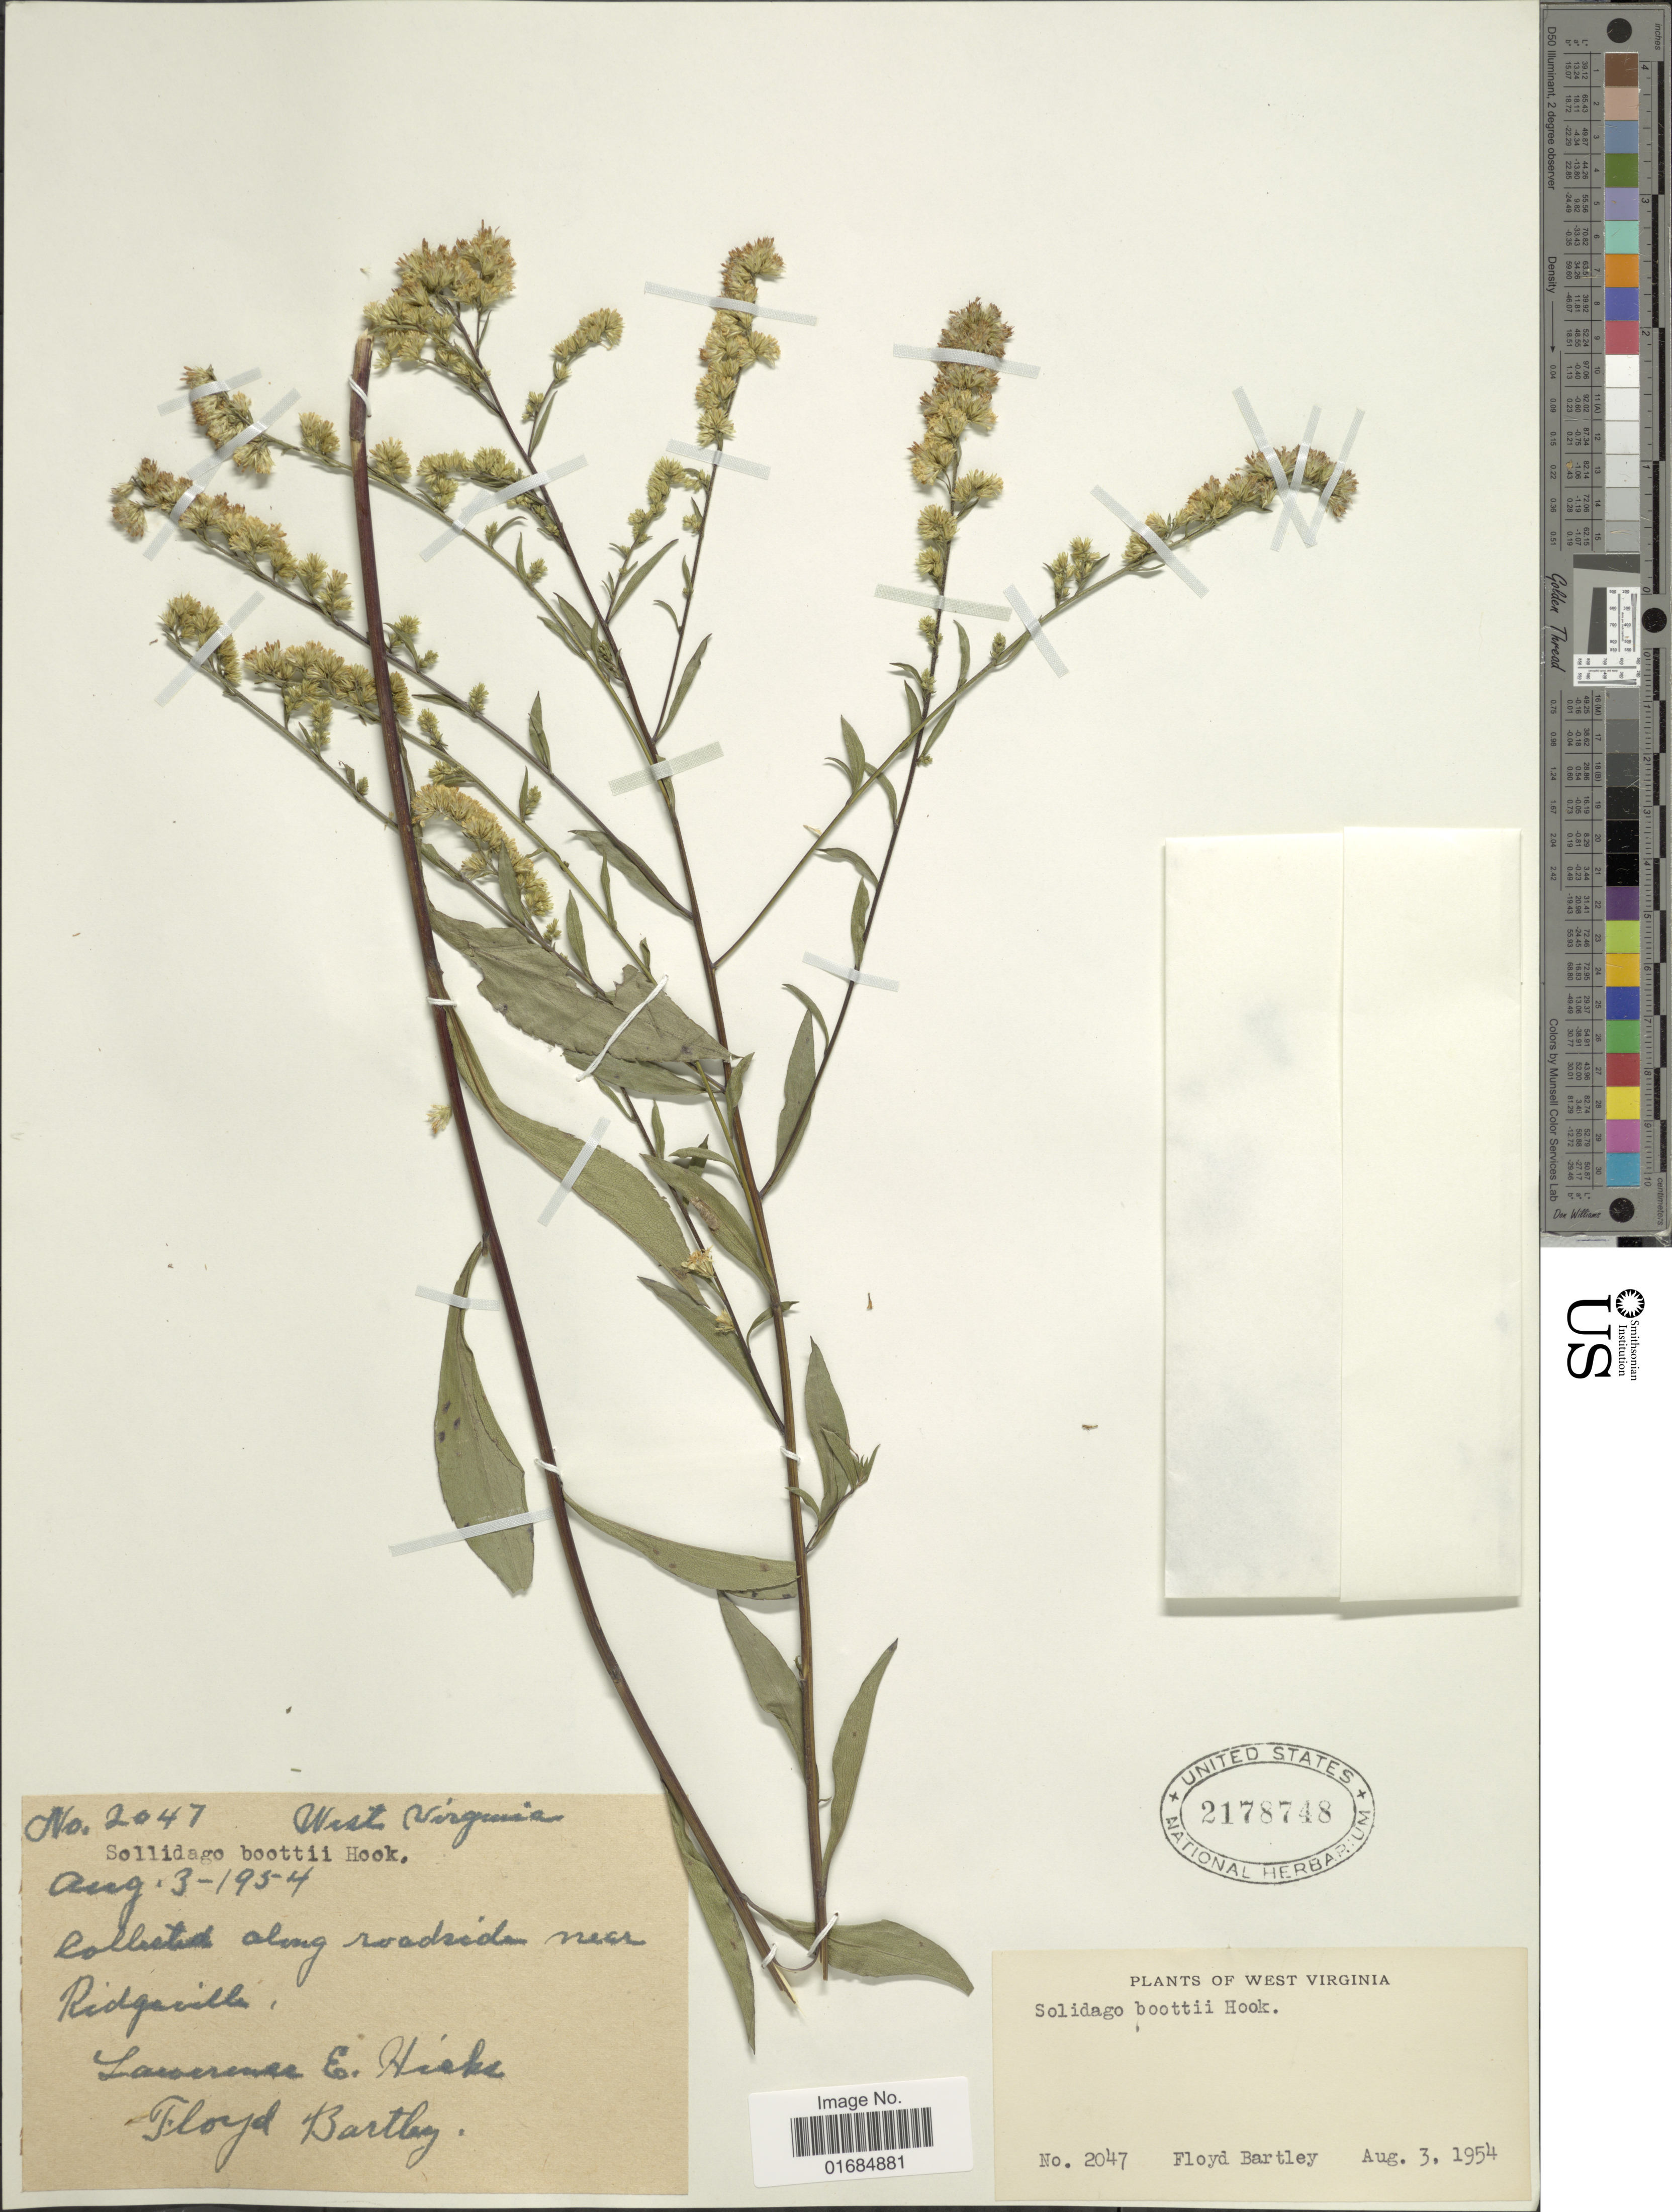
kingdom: Plantae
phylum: Tracheophyta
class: Magnoliopsida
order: Asterales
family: Asteraceae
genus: Solidago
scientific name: Solidago boottii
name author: Hook.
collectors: L. E. Hicks & F. Bartley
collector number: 2047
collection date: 1954-08-03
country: United States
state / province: West Virginia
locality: Along roadside near Ridgeville.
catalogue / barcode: US 2178748